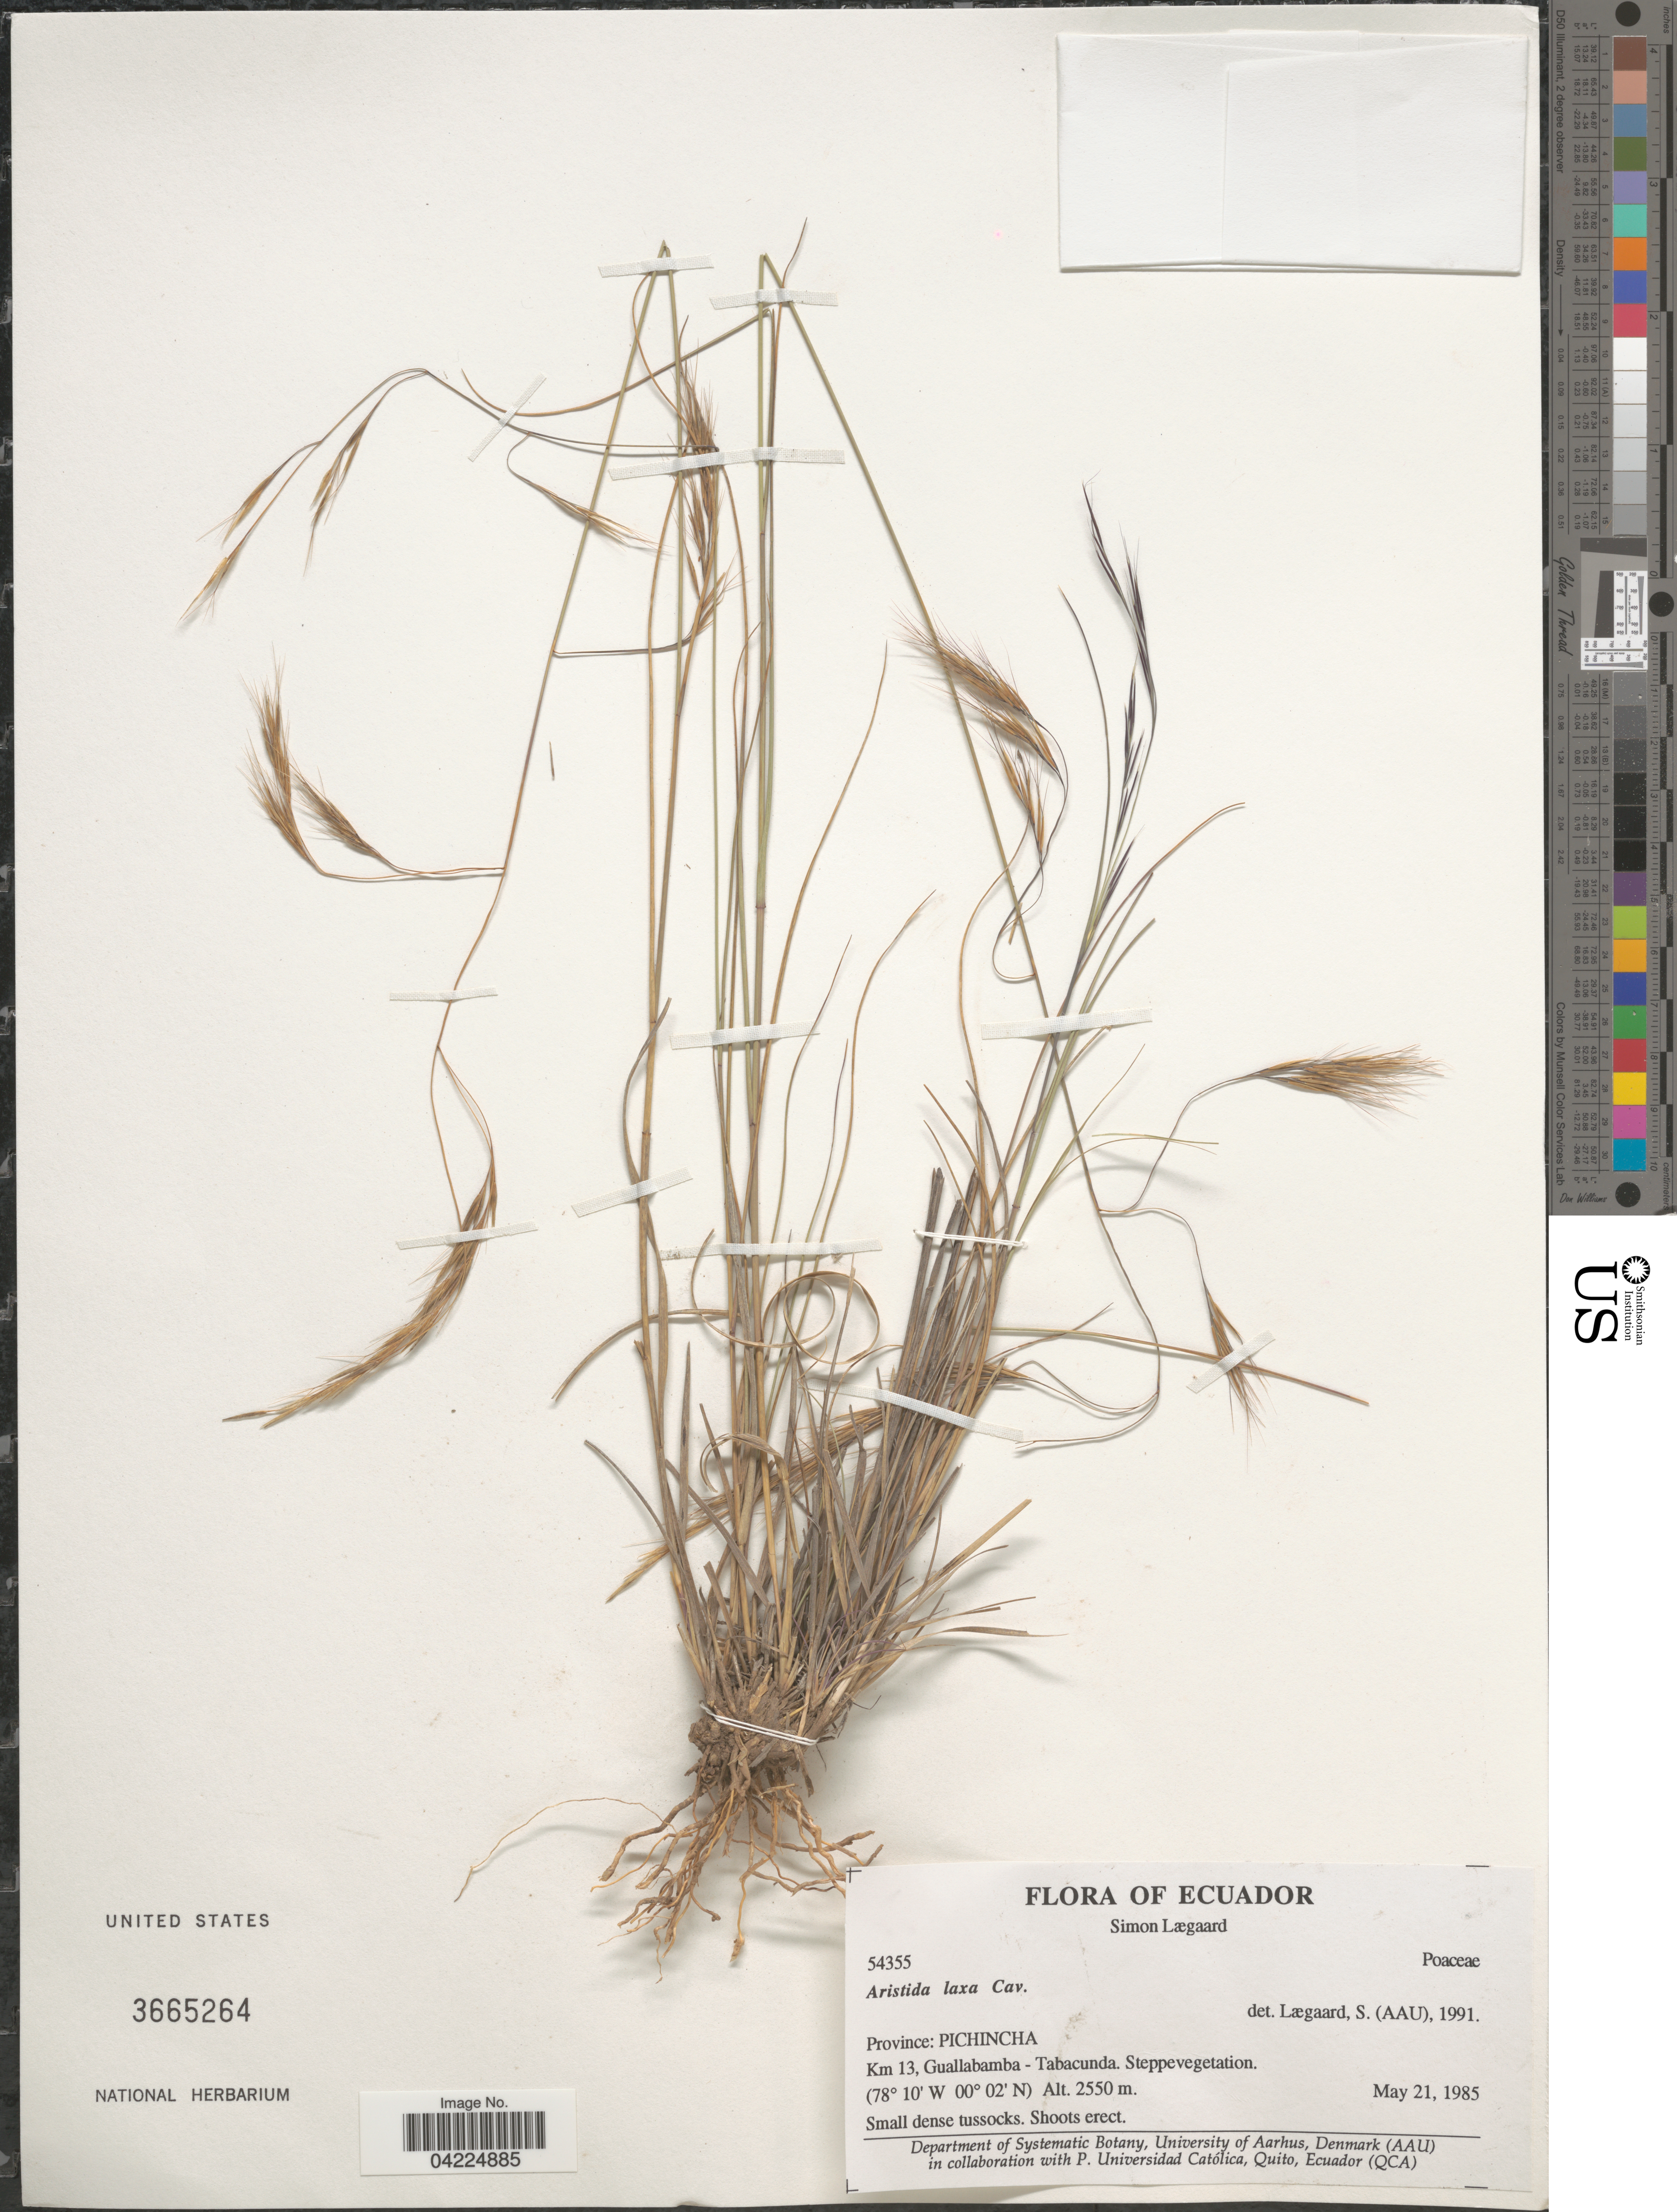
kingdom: Plantae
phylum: Tracheophyta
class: Liliopsida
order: Poales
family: Poaceae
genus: Aristida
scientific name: Aristida laxa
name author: Cav.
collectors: S. Lægaard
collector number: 54355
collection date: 1985-05-21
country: Ecuador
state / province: Pichincha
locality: Km 13, Guallabamba - Tabacunda. Steppevegetation.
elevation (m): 2550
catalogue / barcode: US 3665264